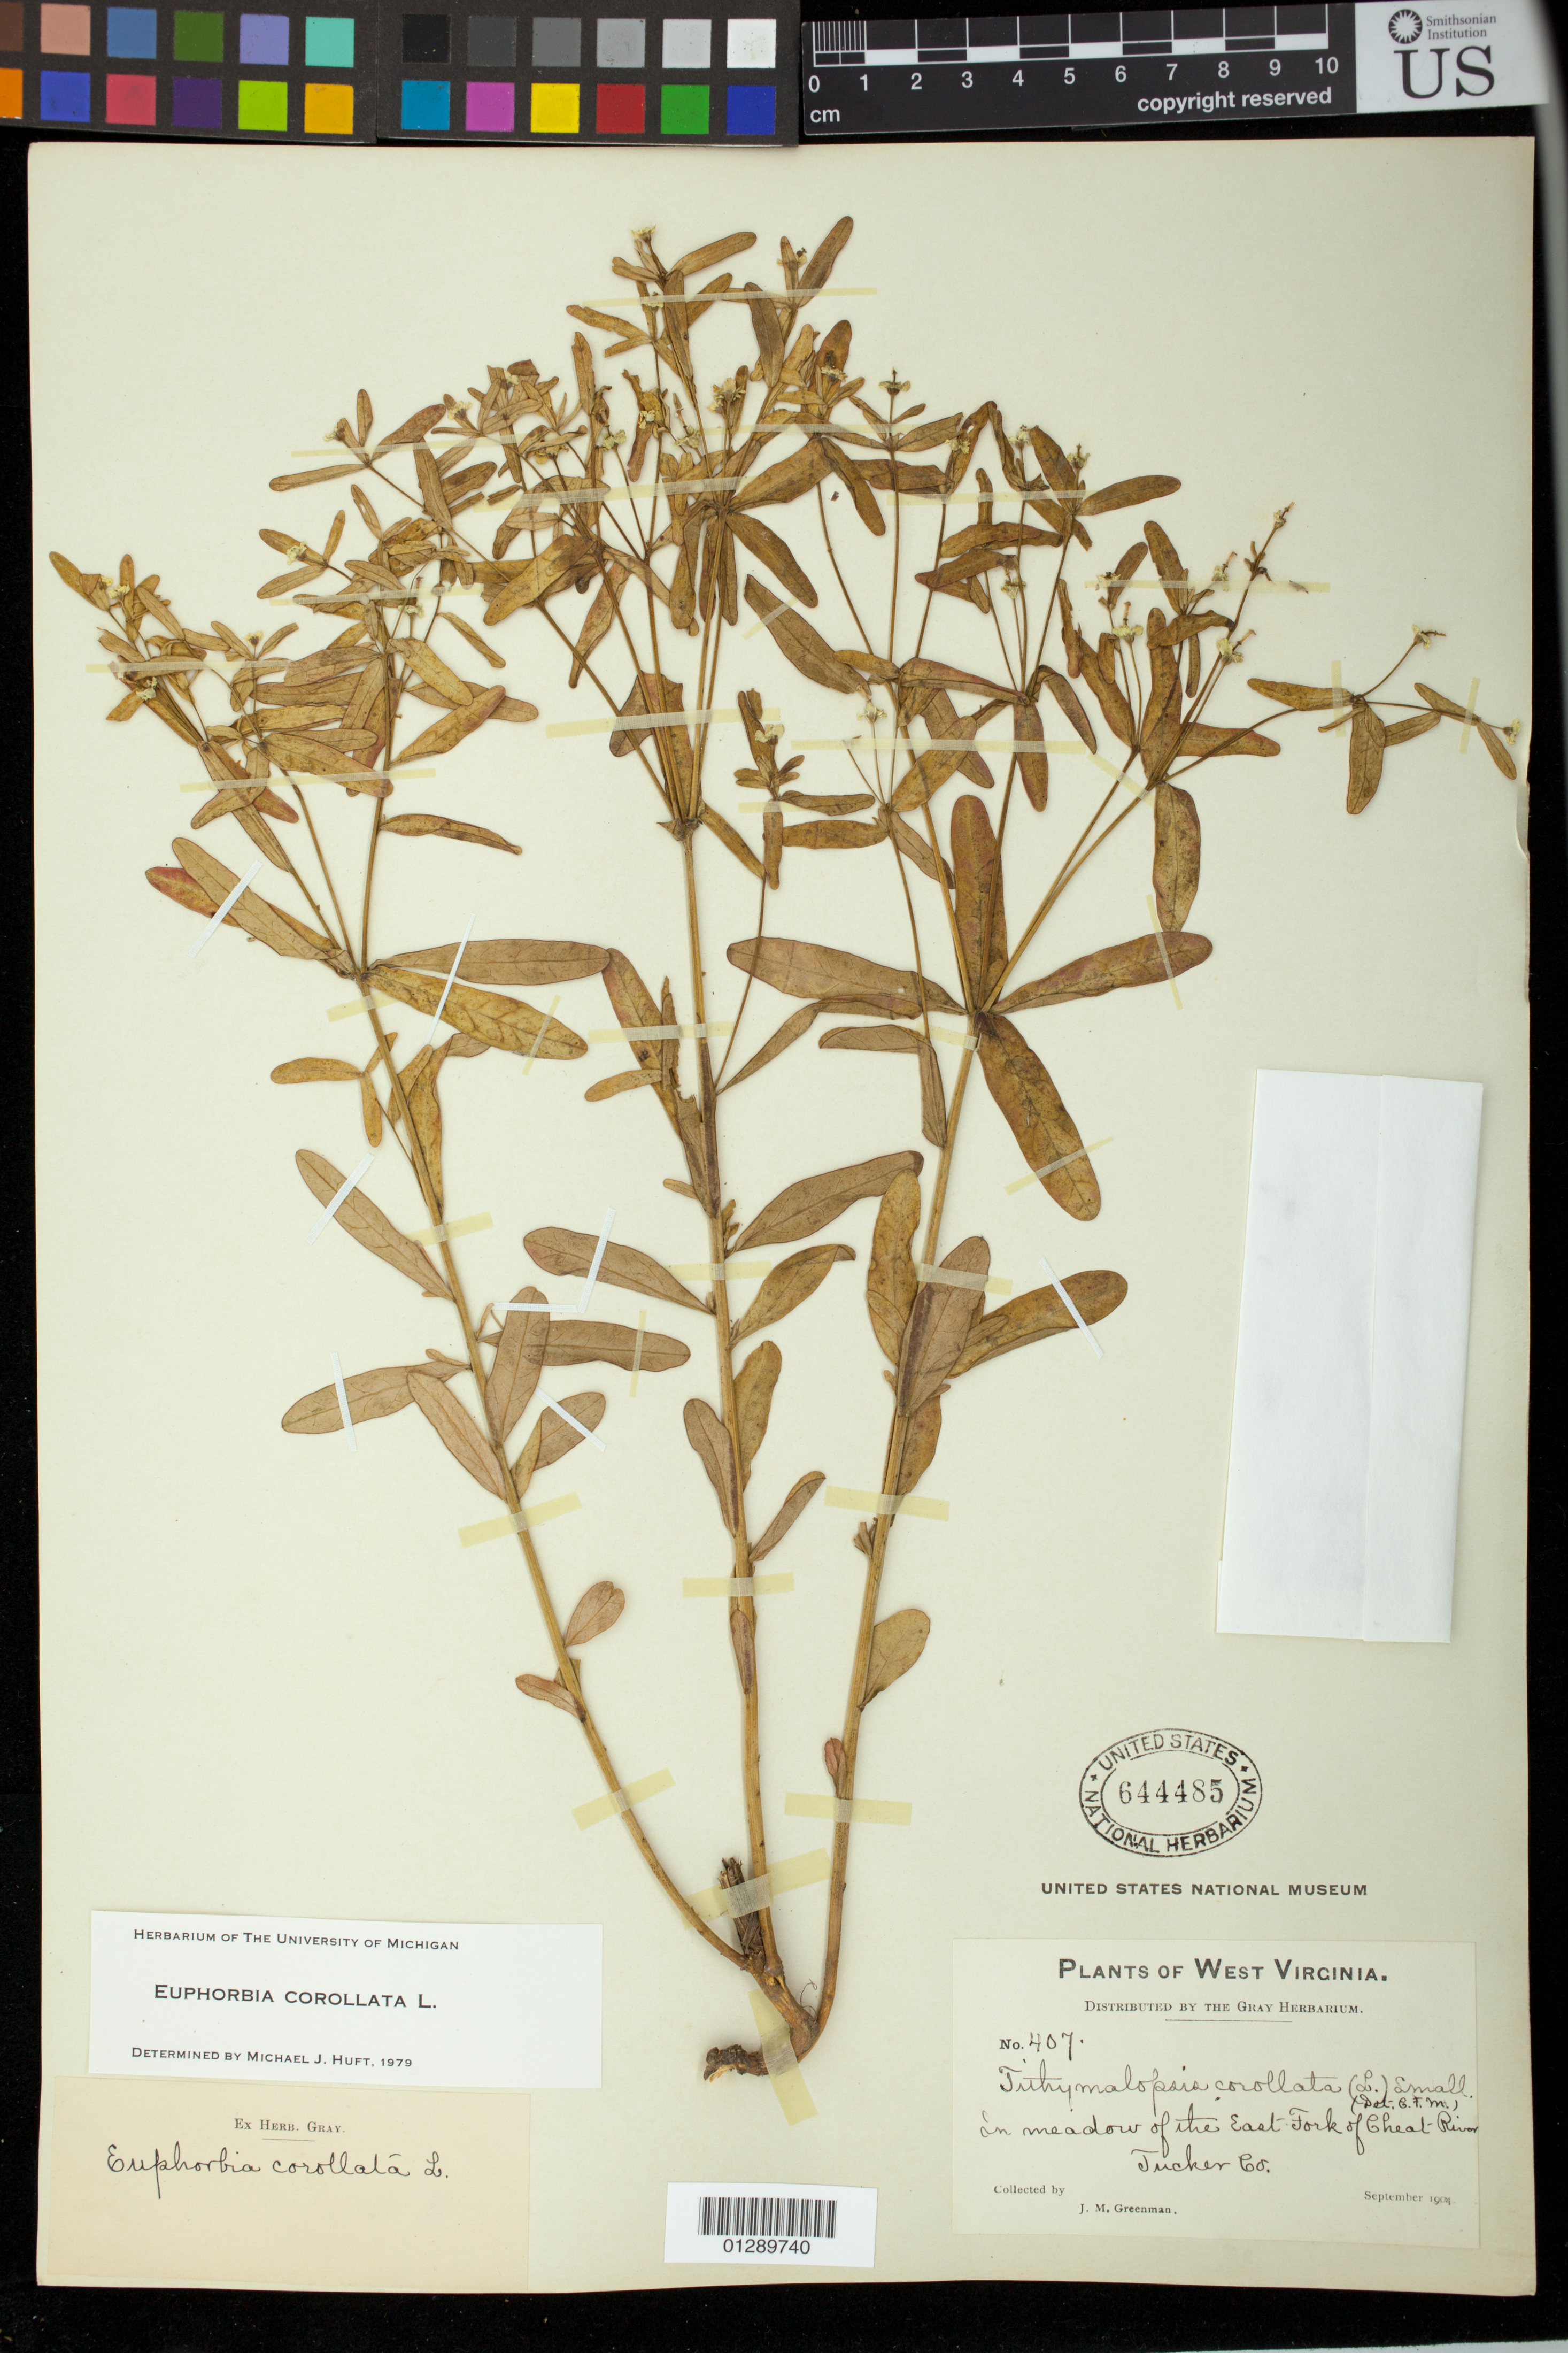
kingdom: Plantae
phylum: Tracheophyta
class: Magnoliopsida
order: Malpighiales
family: Euphorbiaceae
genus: Euphorbia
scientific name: Euphorbia corollata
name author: L.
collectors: J. M. Greenman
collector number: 407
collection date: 1904-09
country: United States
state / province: West Virginia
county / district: Tucker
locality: In meadow of the East Fort of Cheat River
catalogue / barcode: US 644485